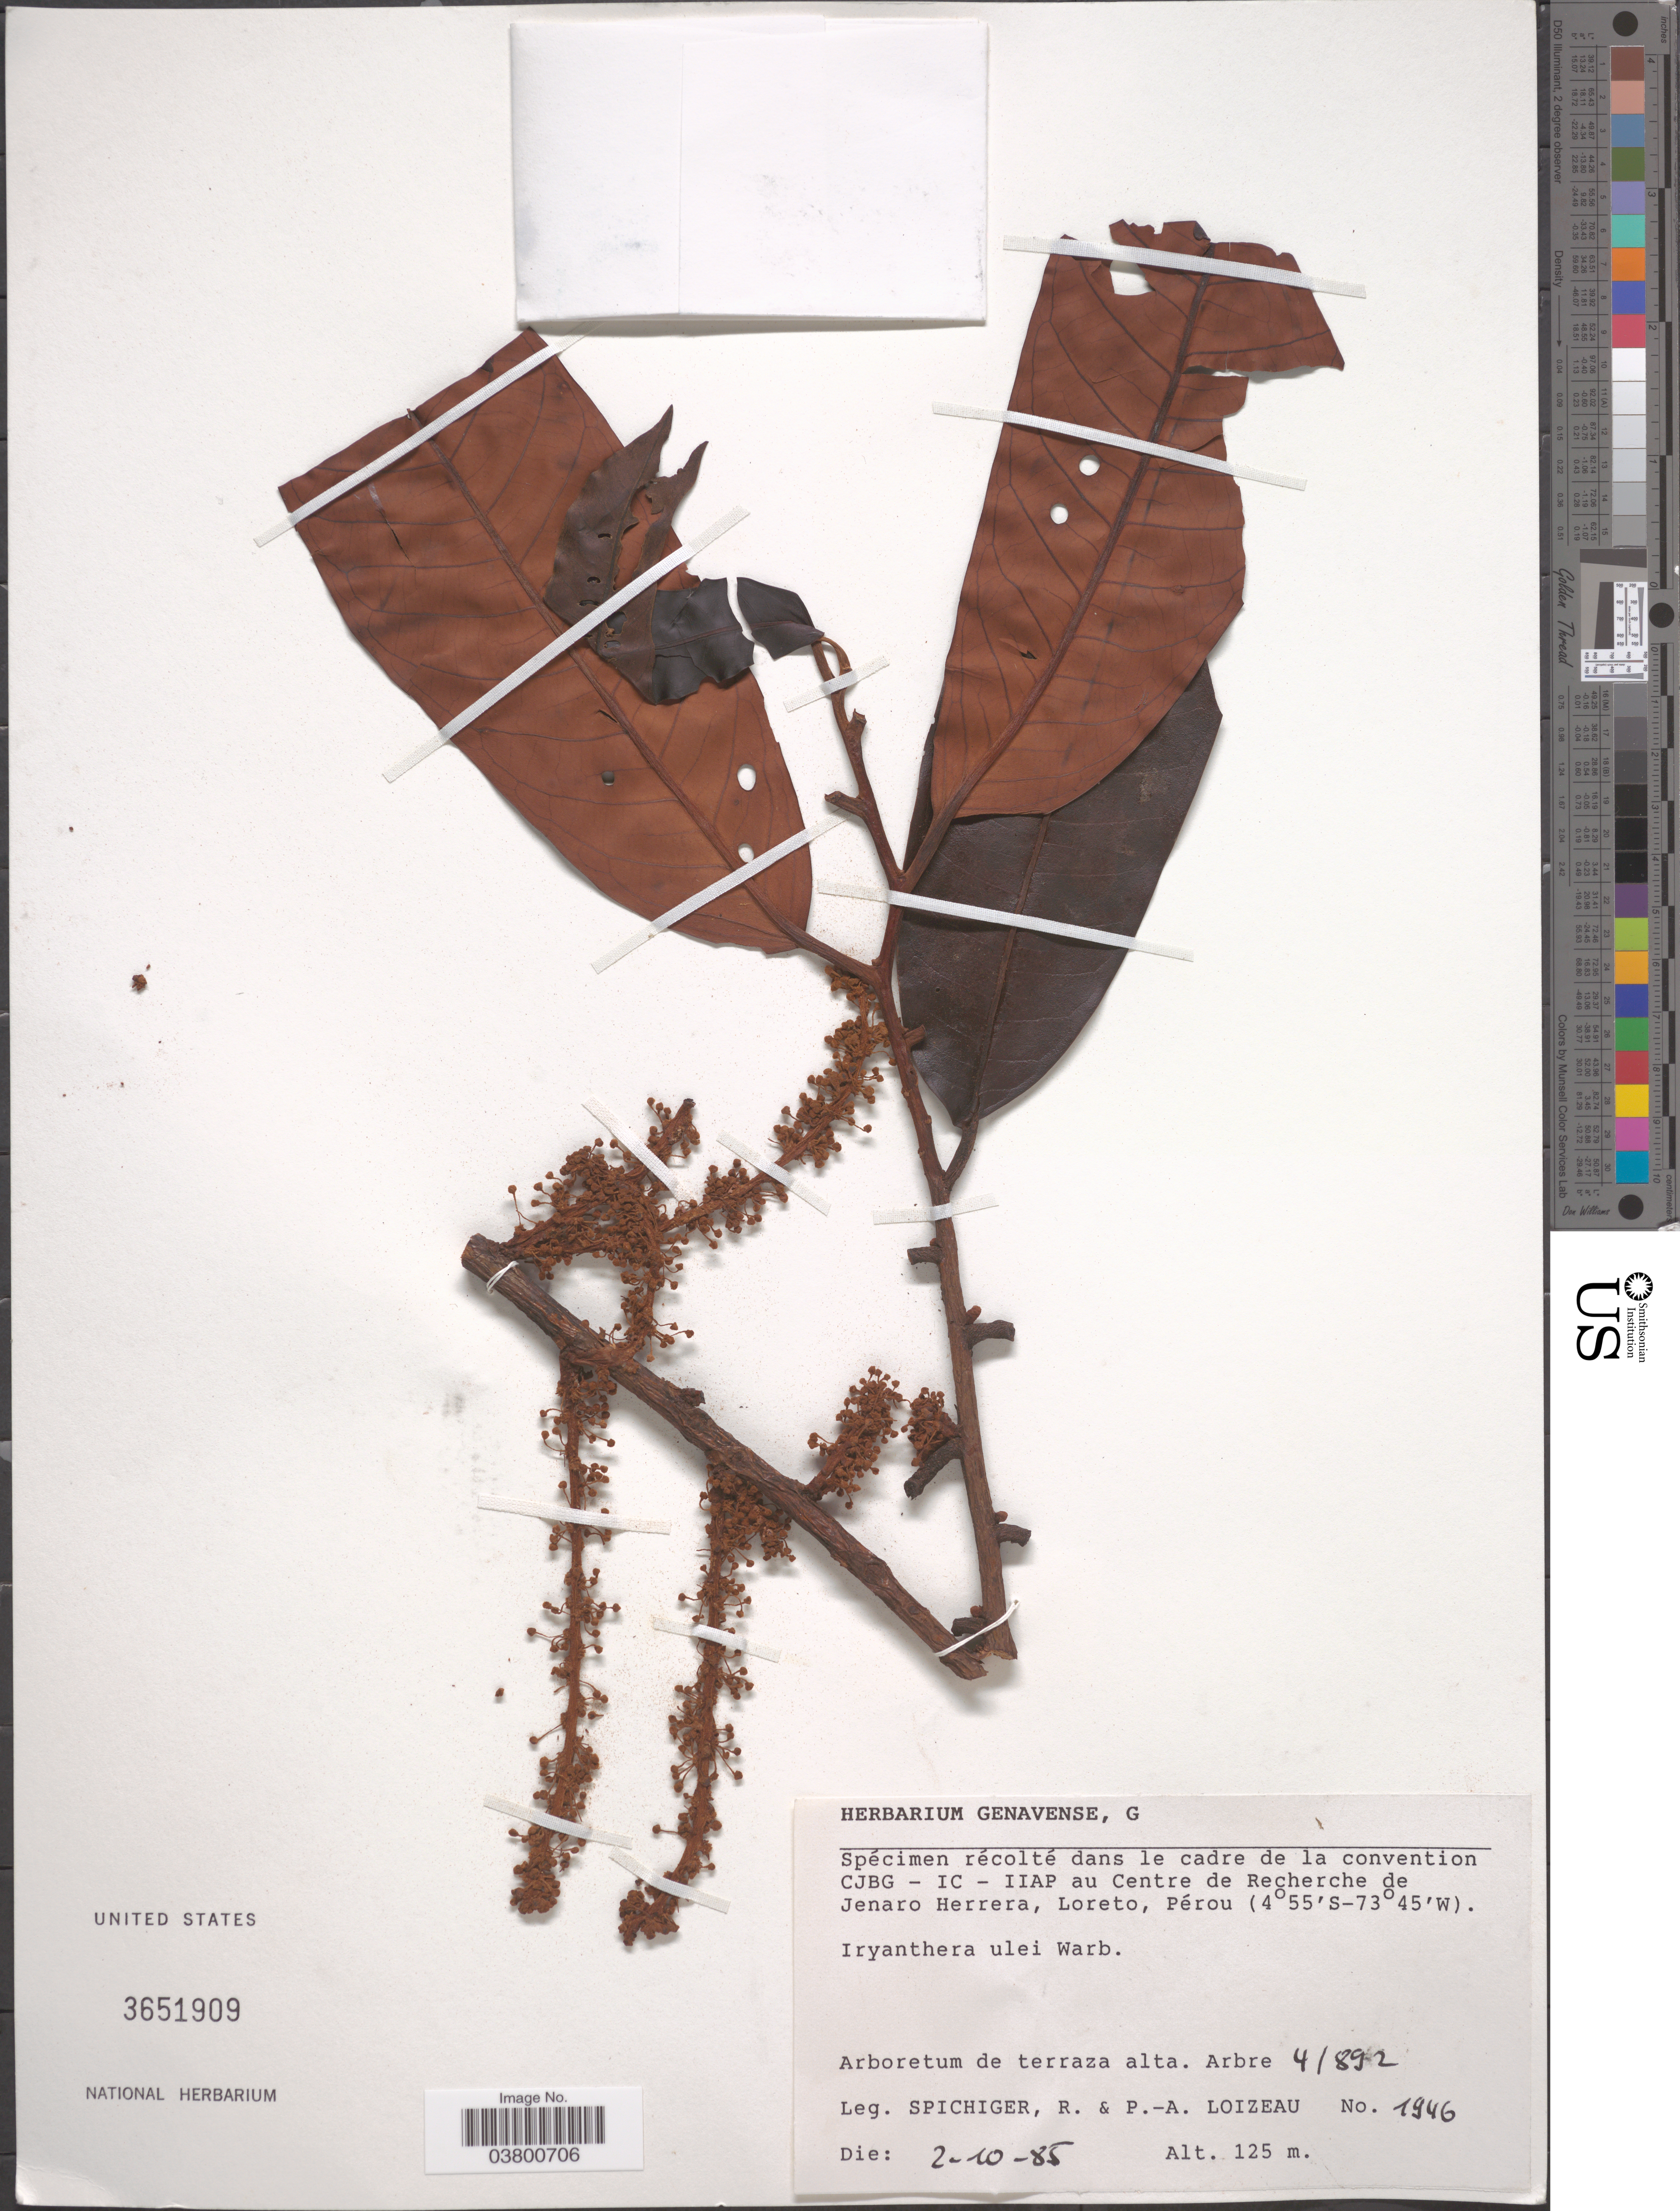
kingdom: Plantae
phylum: Tracheophyta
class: Magnoliopsida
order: Magnoliales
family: Myristicaceae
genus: Iryanthera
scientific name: Iryanthera ulei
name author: Warb.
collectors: R. Spichiger & P. Loizeau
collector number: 1946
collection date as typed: Transcribed d/m/y: 2/10/85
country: Peru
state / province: Loreto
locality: Centre de Recherche de Jenaro Herrera, Loreto, Pérou. Arboretum de terraza alta. Arbre 4/892.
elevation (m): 125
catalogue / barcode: US 3651909